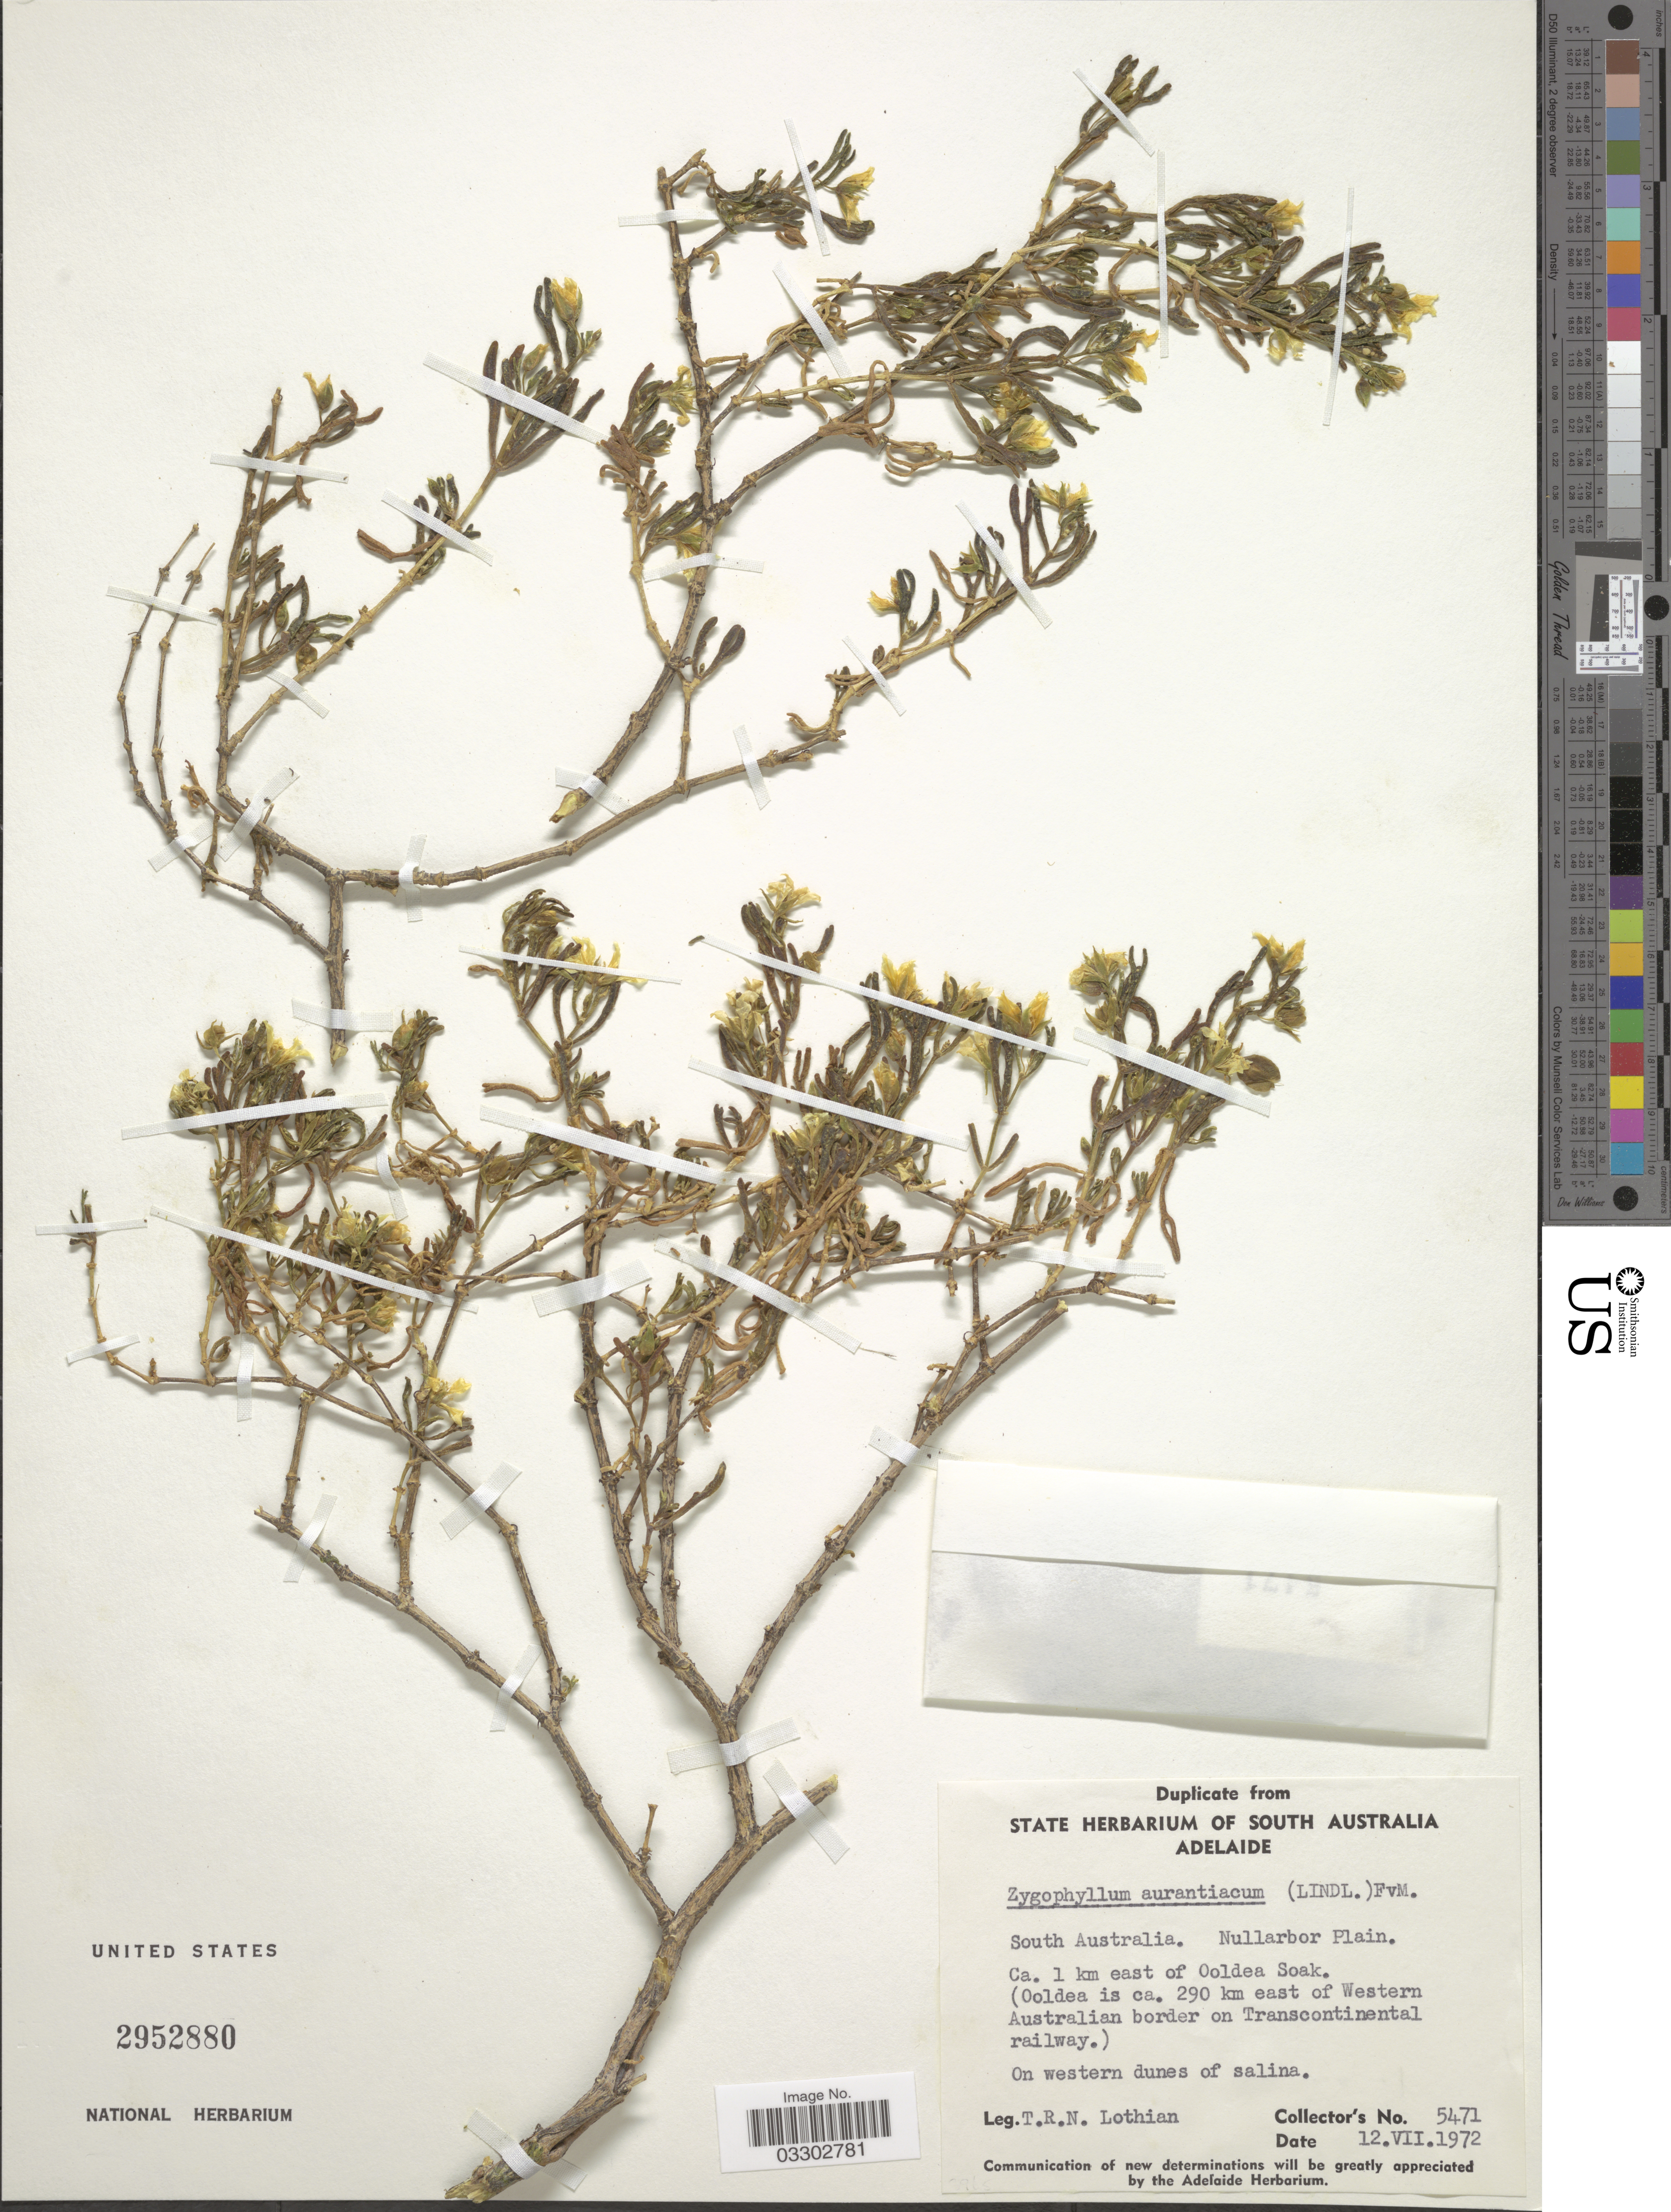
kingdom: Plantae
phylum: Tracheophyta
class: Magnoliopsida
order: Zygophyllales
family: Zygophyllaceae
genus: Roepera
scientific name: Roepera aurantiaca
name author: Lindl.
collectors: T. Lothian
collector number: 5471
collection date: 1972-07-12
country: Australia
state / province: South Australia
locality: Nullarbor Plain. Ca. 1 km east of Ooldea Soak. (Ooldea is ca. 290 km east of Western Australian border on Transcontinental railway). On western dunes of salina.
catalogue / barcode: US 2952880